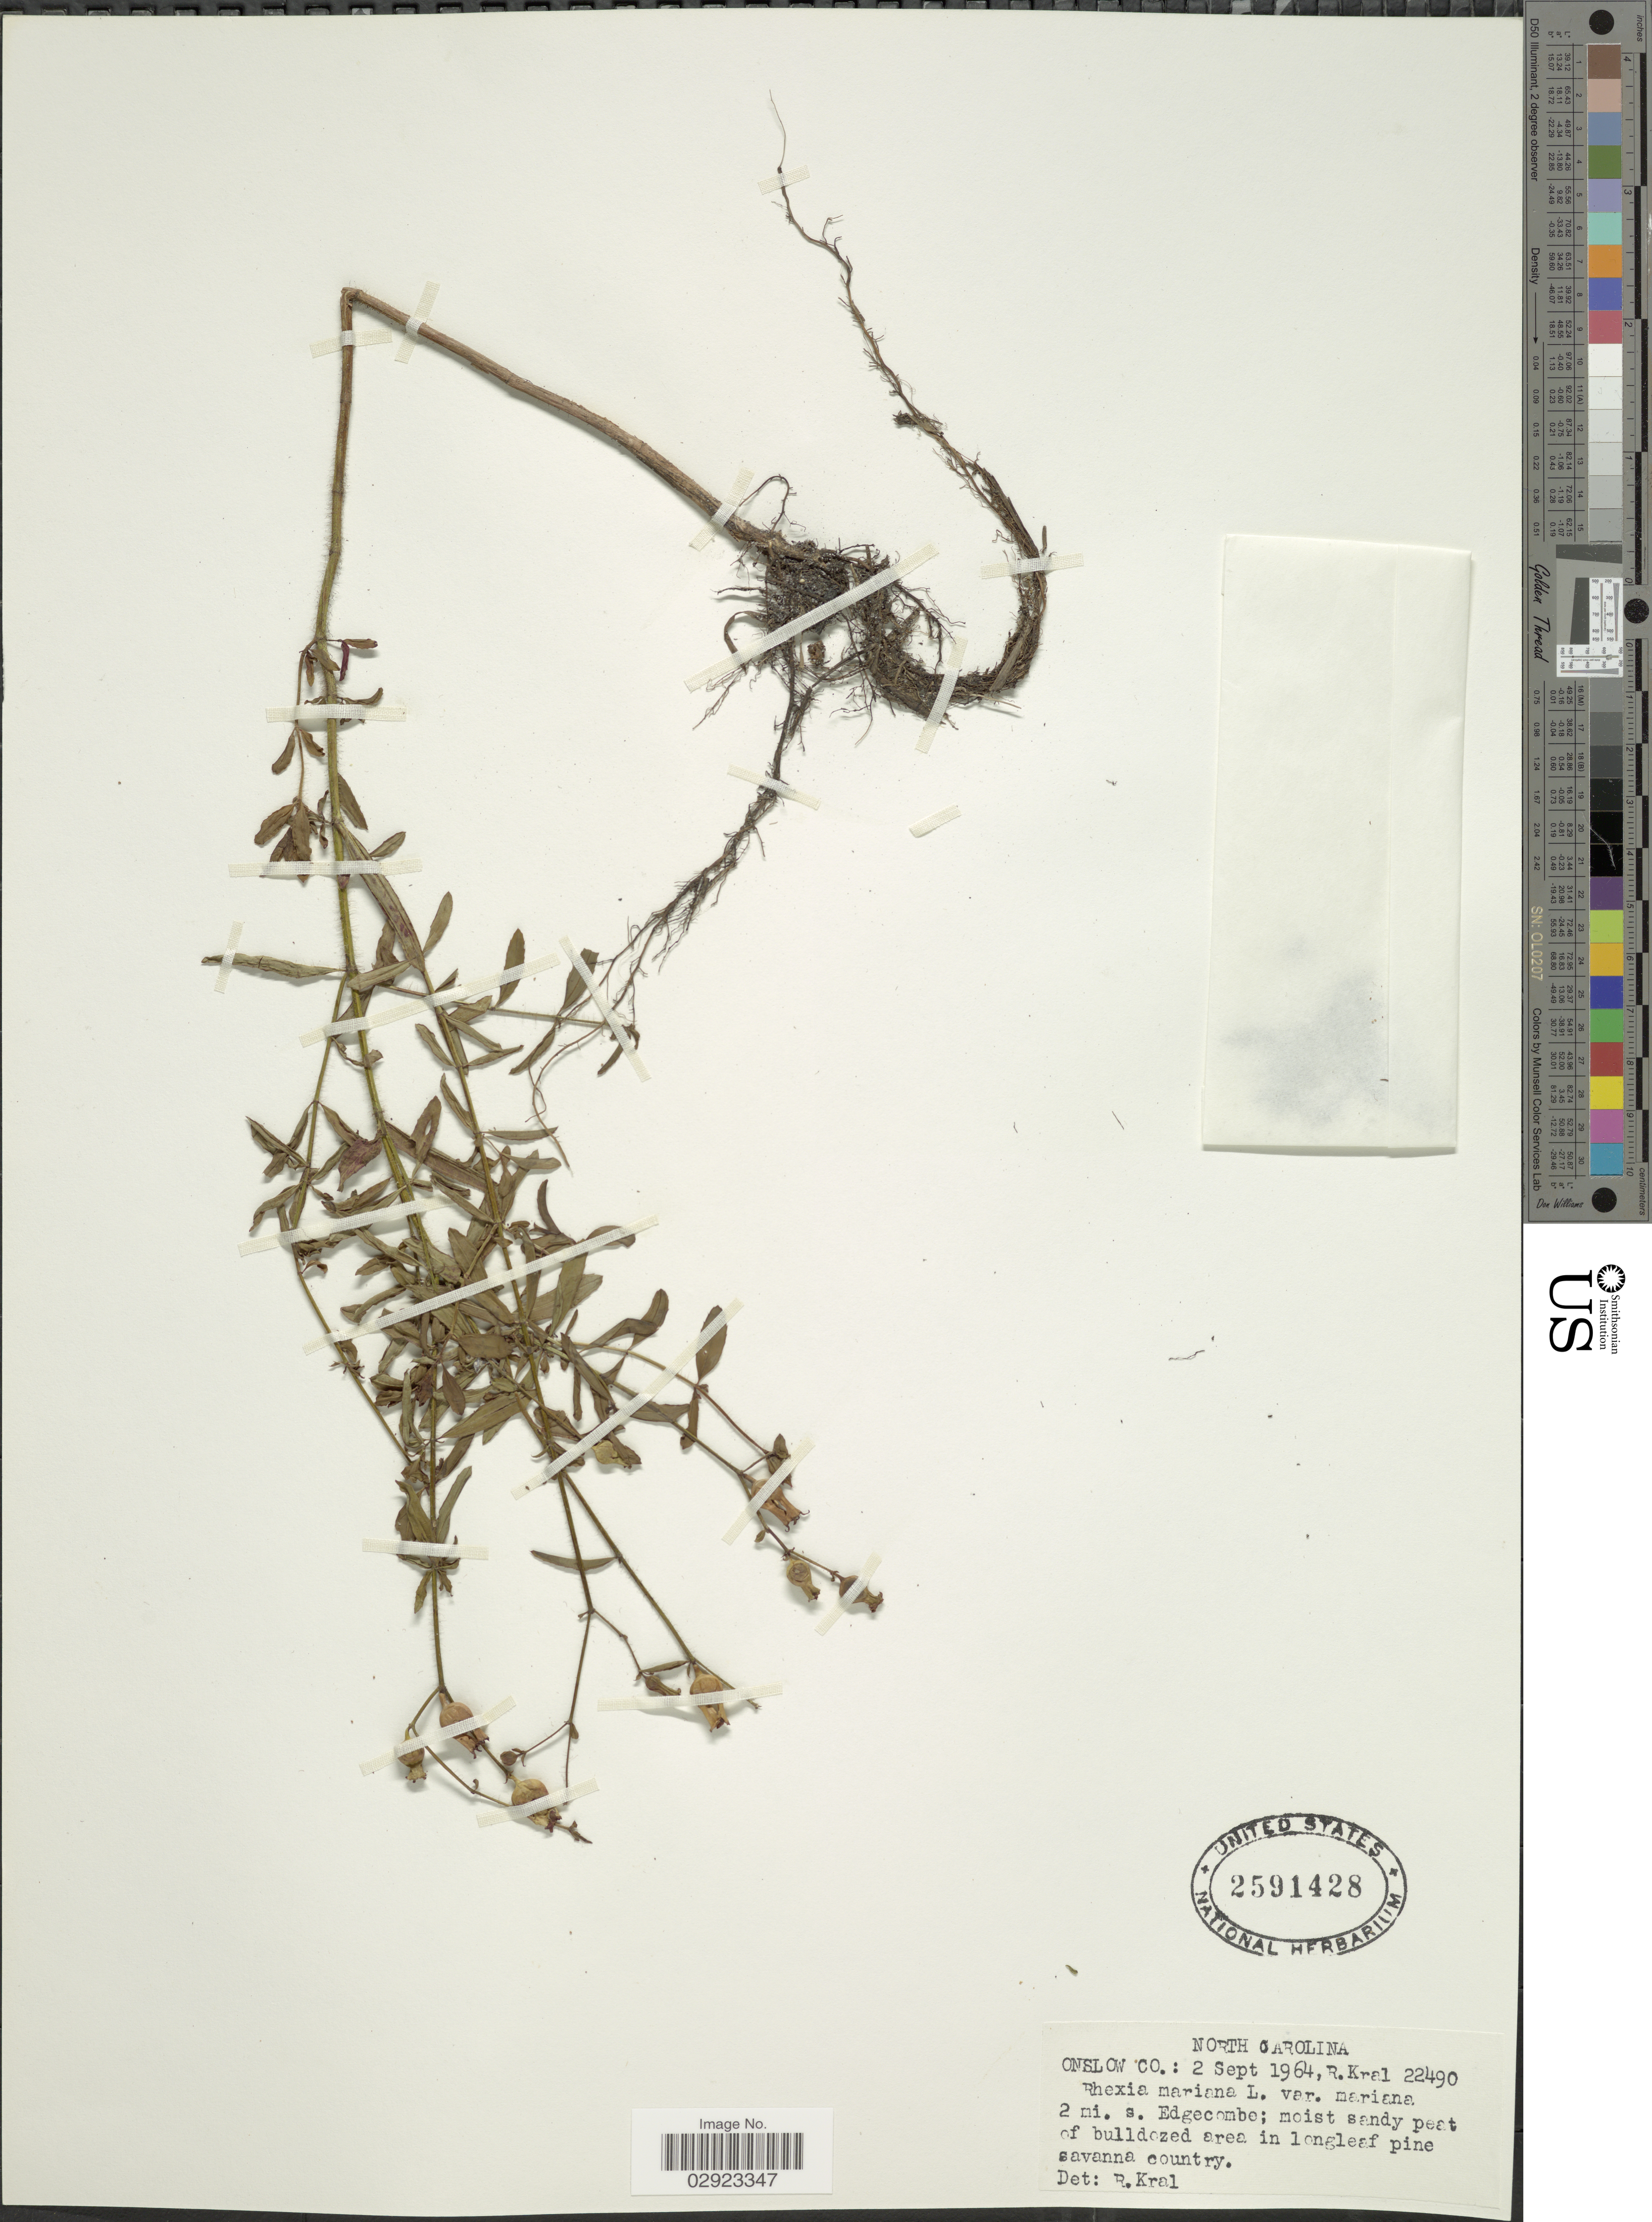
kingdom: Plantae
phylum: Tracheophyta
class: Magnoliopsida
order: Myrtales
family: Melastomataceae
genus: Rhexia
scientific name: Rhexia mariana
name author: L.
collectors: R. Kral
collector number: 22490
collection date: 1964-09-02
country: United States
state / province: North Carolina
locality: Onslow Co., 2 mi. s. Edgecombe.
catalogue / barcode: US 2591428